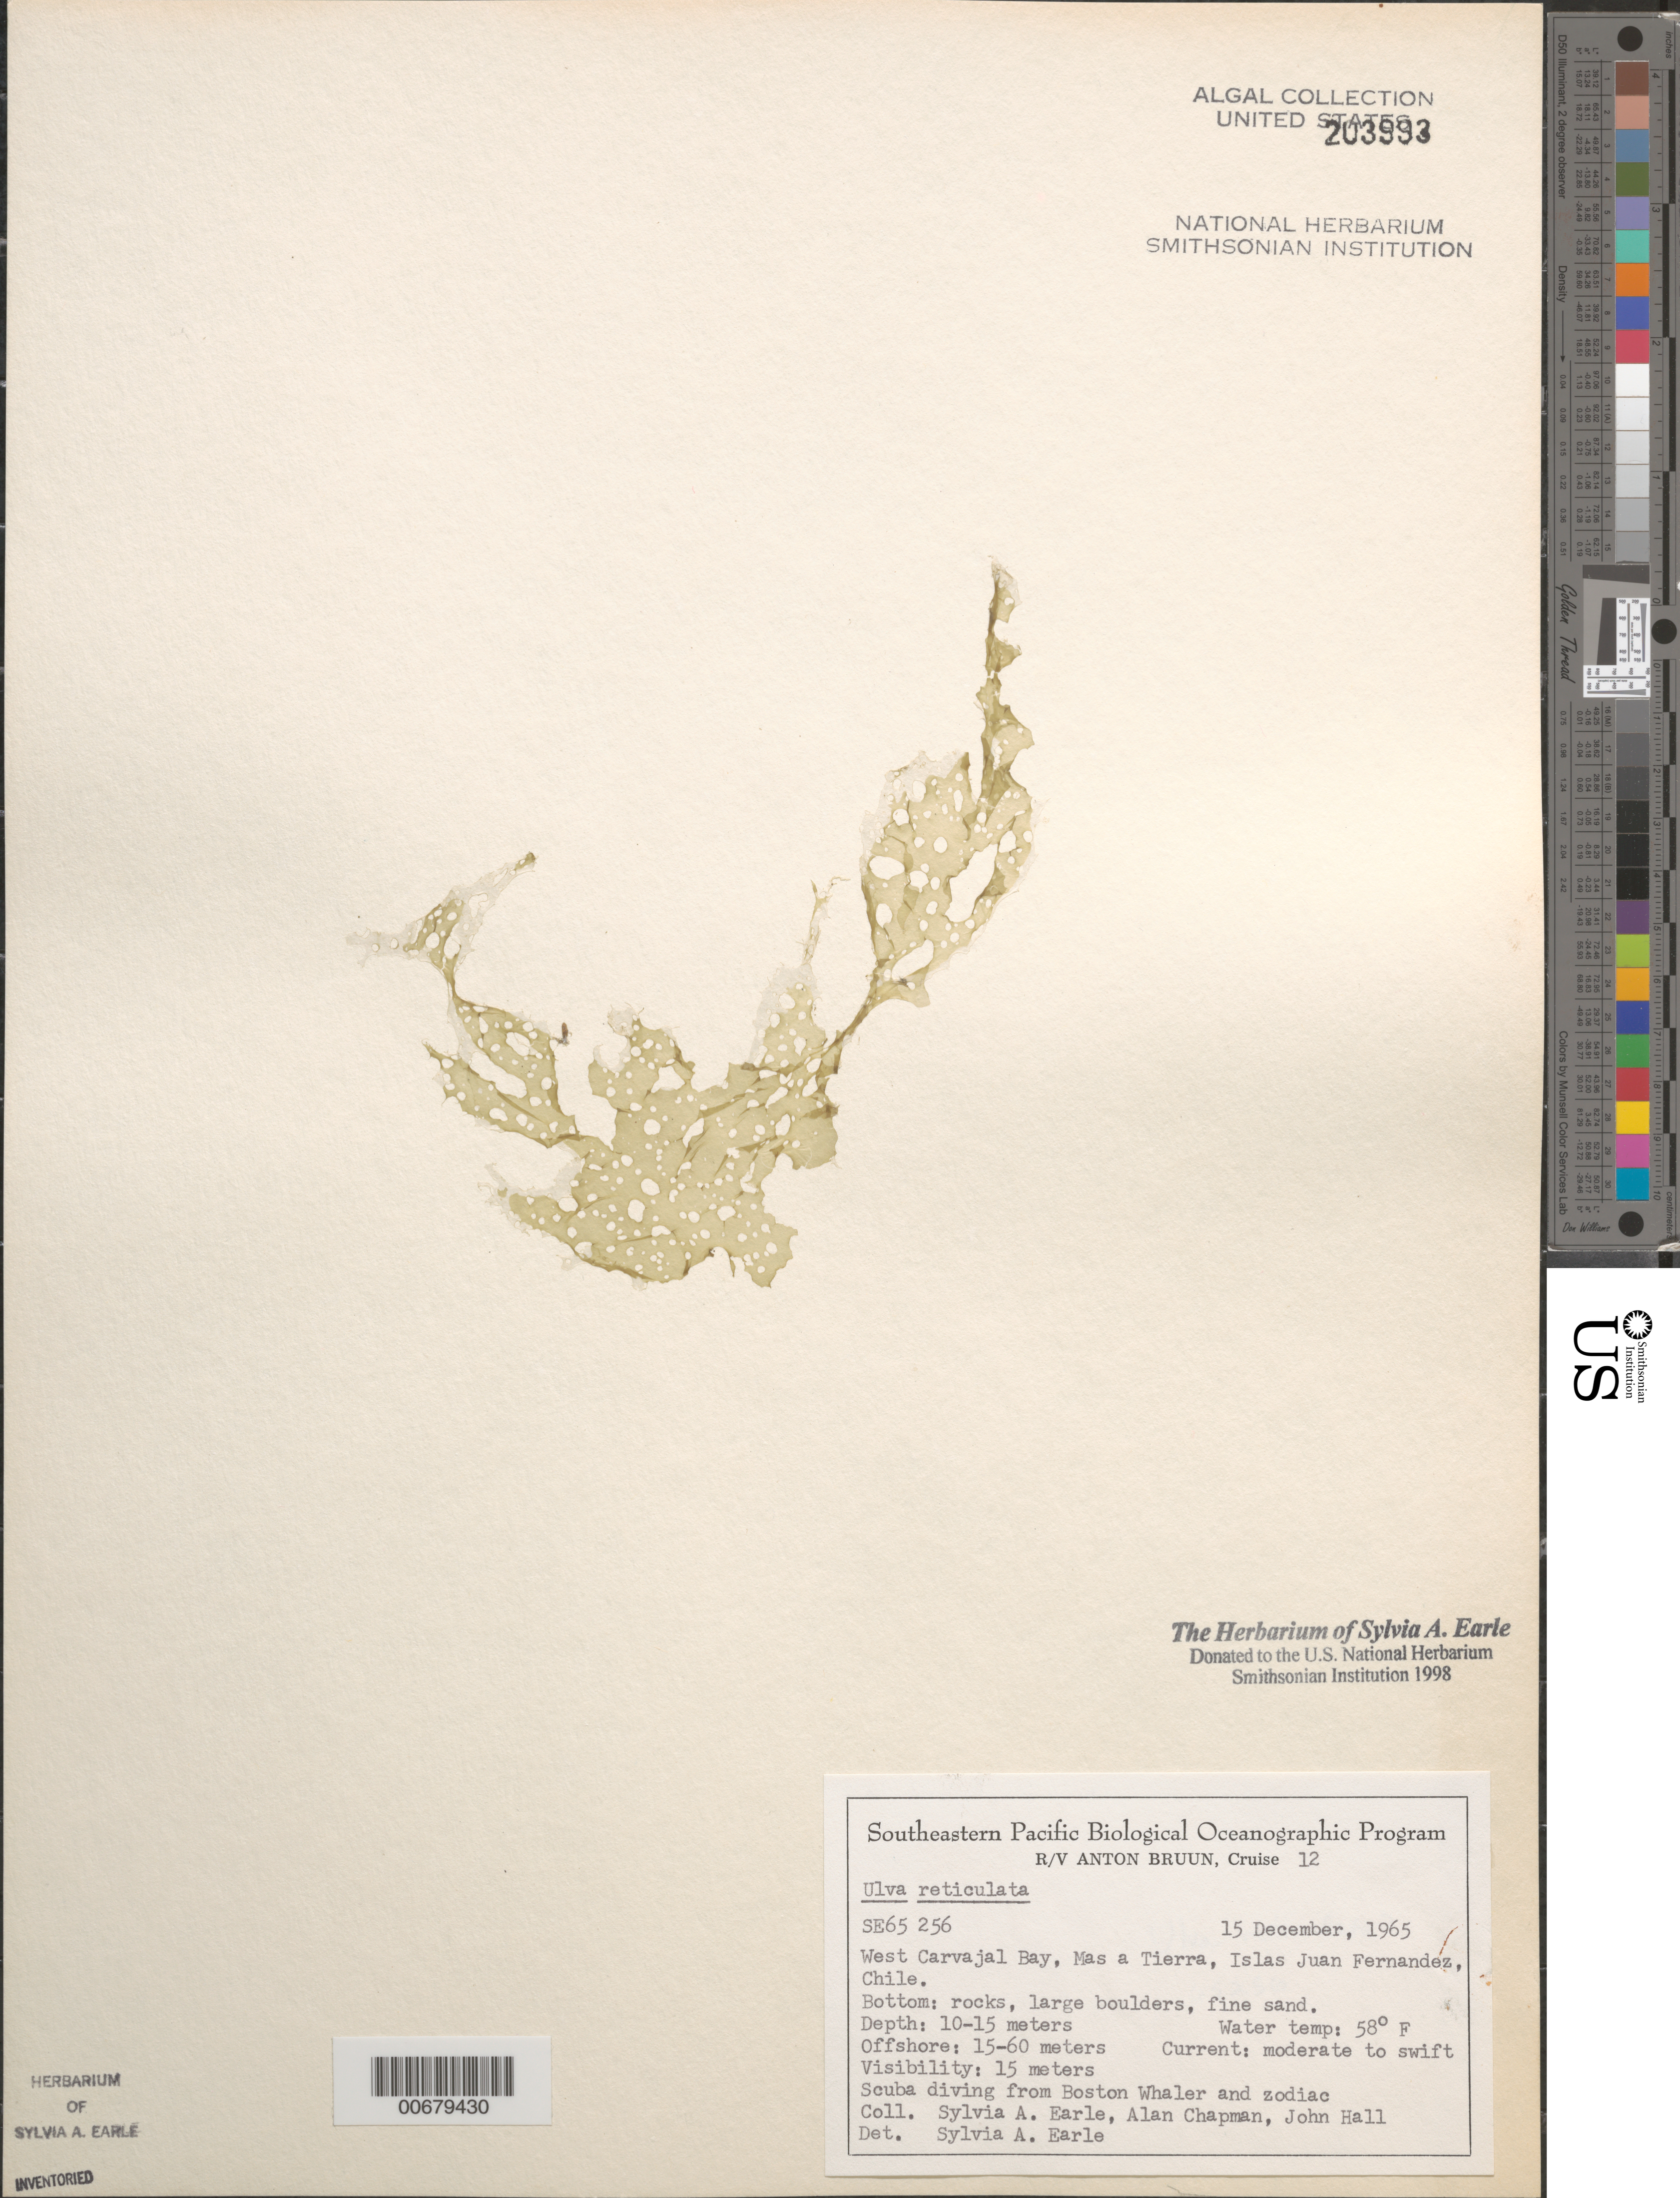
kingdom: Plantae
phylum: Chlorophyta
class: Ulvophyceae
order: Ulvales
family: Ulvaceae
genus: Ulva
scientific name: Ulva reticulata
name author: Forssk.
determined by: Earle, S. A.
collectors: S. A. Earle, A. Chapman & J. Hall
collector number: SE 65256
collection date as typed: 15 Dec 1965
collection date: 1965-12-15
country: Chile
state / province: Valparaíso (V)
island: Isla Más a Tierra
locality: West Carvajal Bay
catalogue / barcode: US 203993